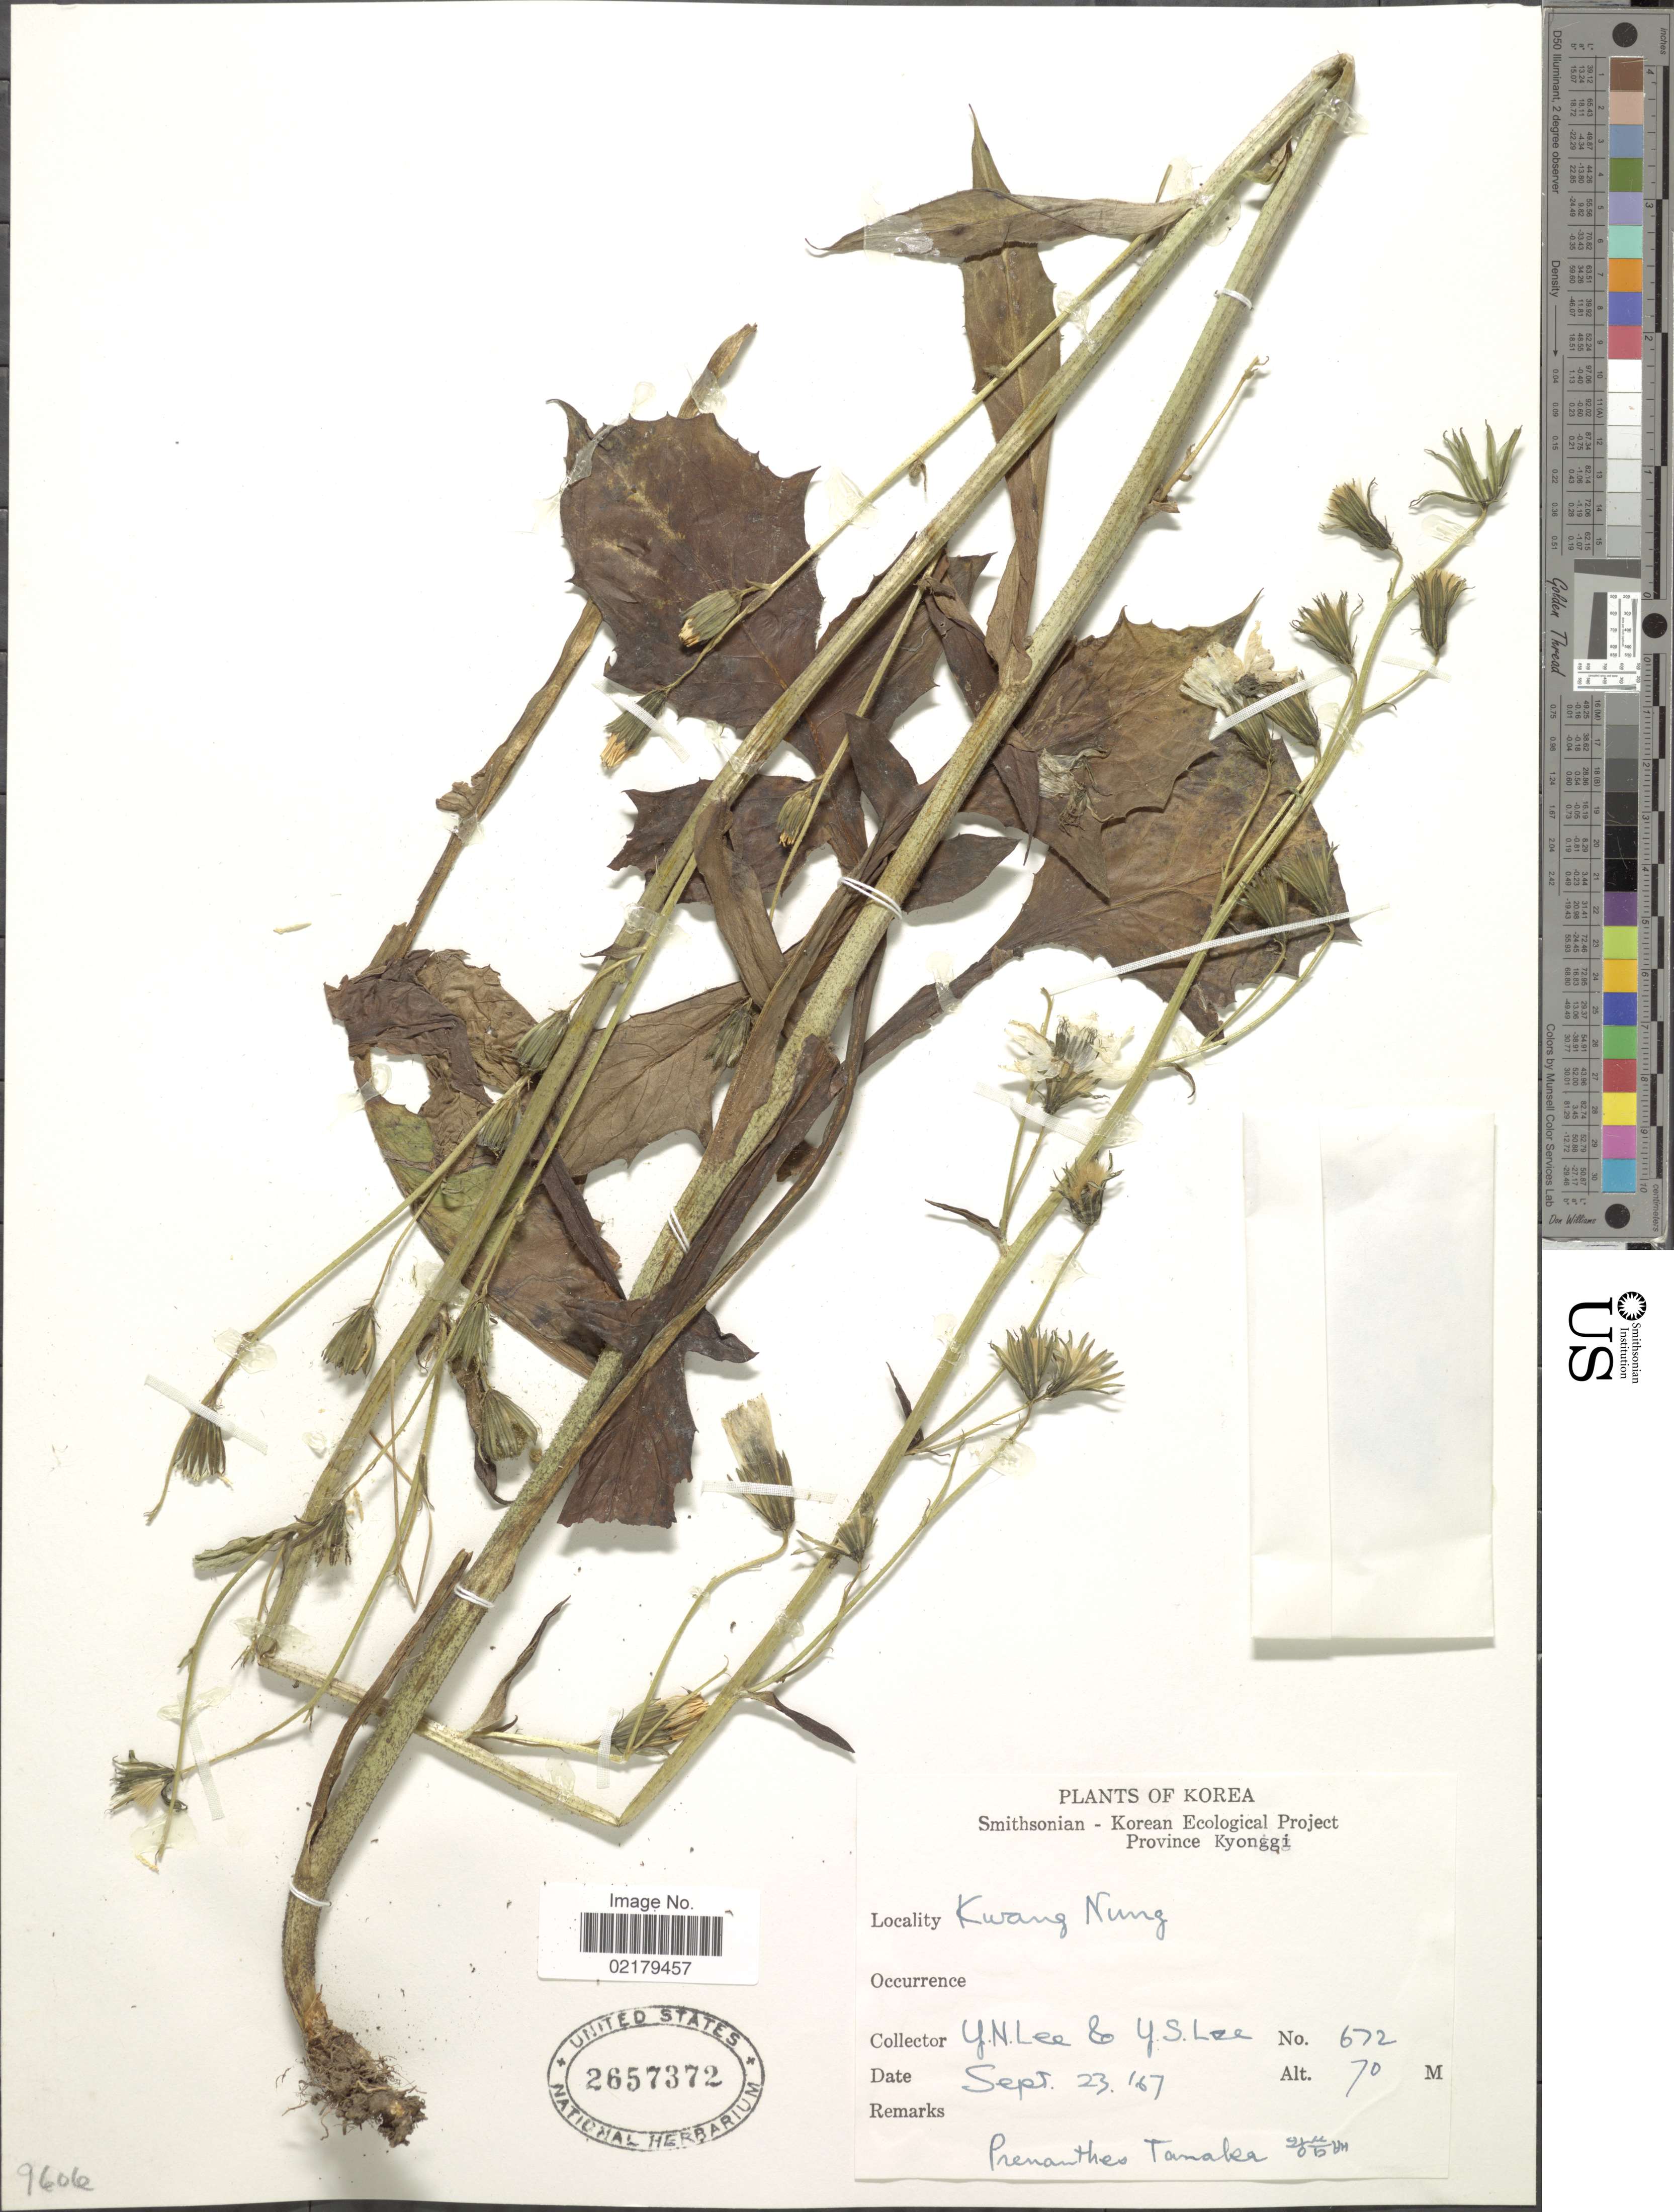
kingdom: Plantae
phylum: Tracheophyta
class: Magnoliopsida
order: Asterales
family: Asteraceae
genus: Prenanthes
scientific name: Prenanthes tanakae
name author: (Koidz.) Koidz.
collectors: Y. N. Lee & Y. S. Lee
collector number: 672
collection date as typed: Transcribed d/m/y: 23/9/67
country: South Korea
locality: Province Kyonggi, Kwang Nung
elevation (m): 70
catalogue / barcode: US 2657372